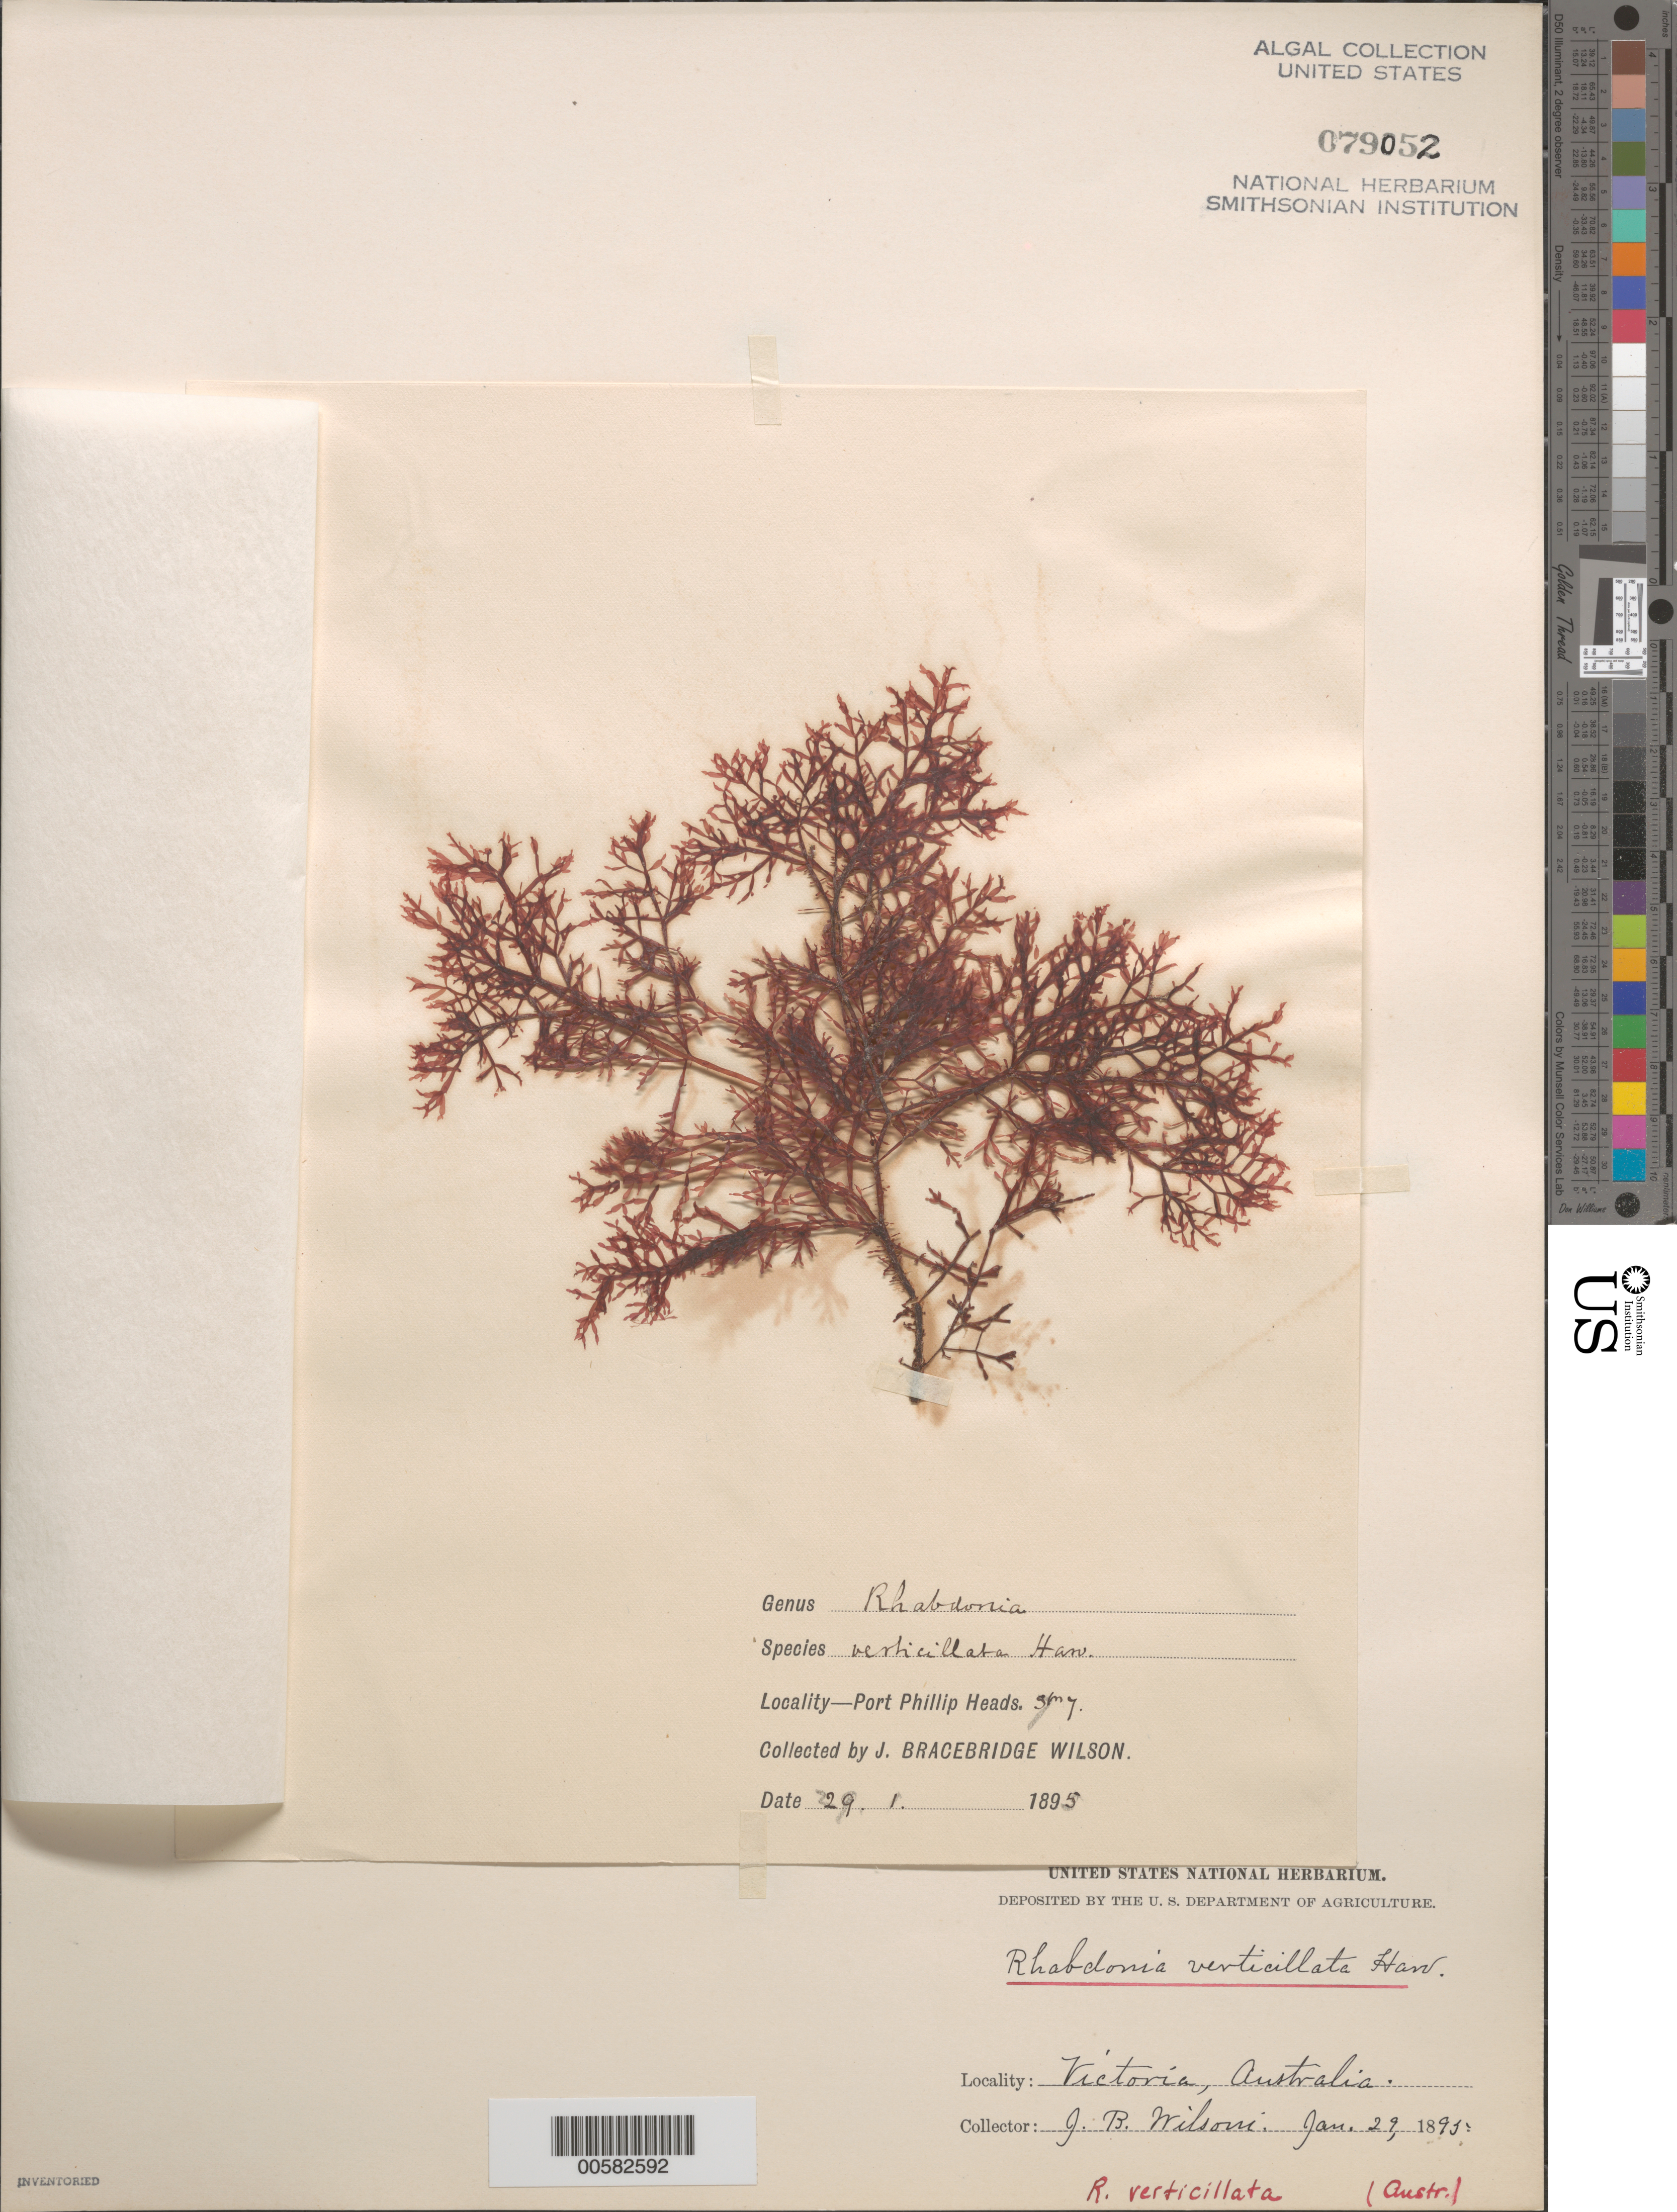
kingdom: Plantae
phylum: Rhodophyta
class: Florideophyceae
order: Gigartinales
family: Areschougiaceae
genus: Rhabdonia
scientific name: Rhabdonia verticillata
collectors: J. B. Wilson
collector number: Station 7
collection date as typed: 29 Jan 1895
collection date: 1895-01-29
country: Australia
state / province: Victoria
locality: Port Phillip Heads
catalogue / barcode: US 79052